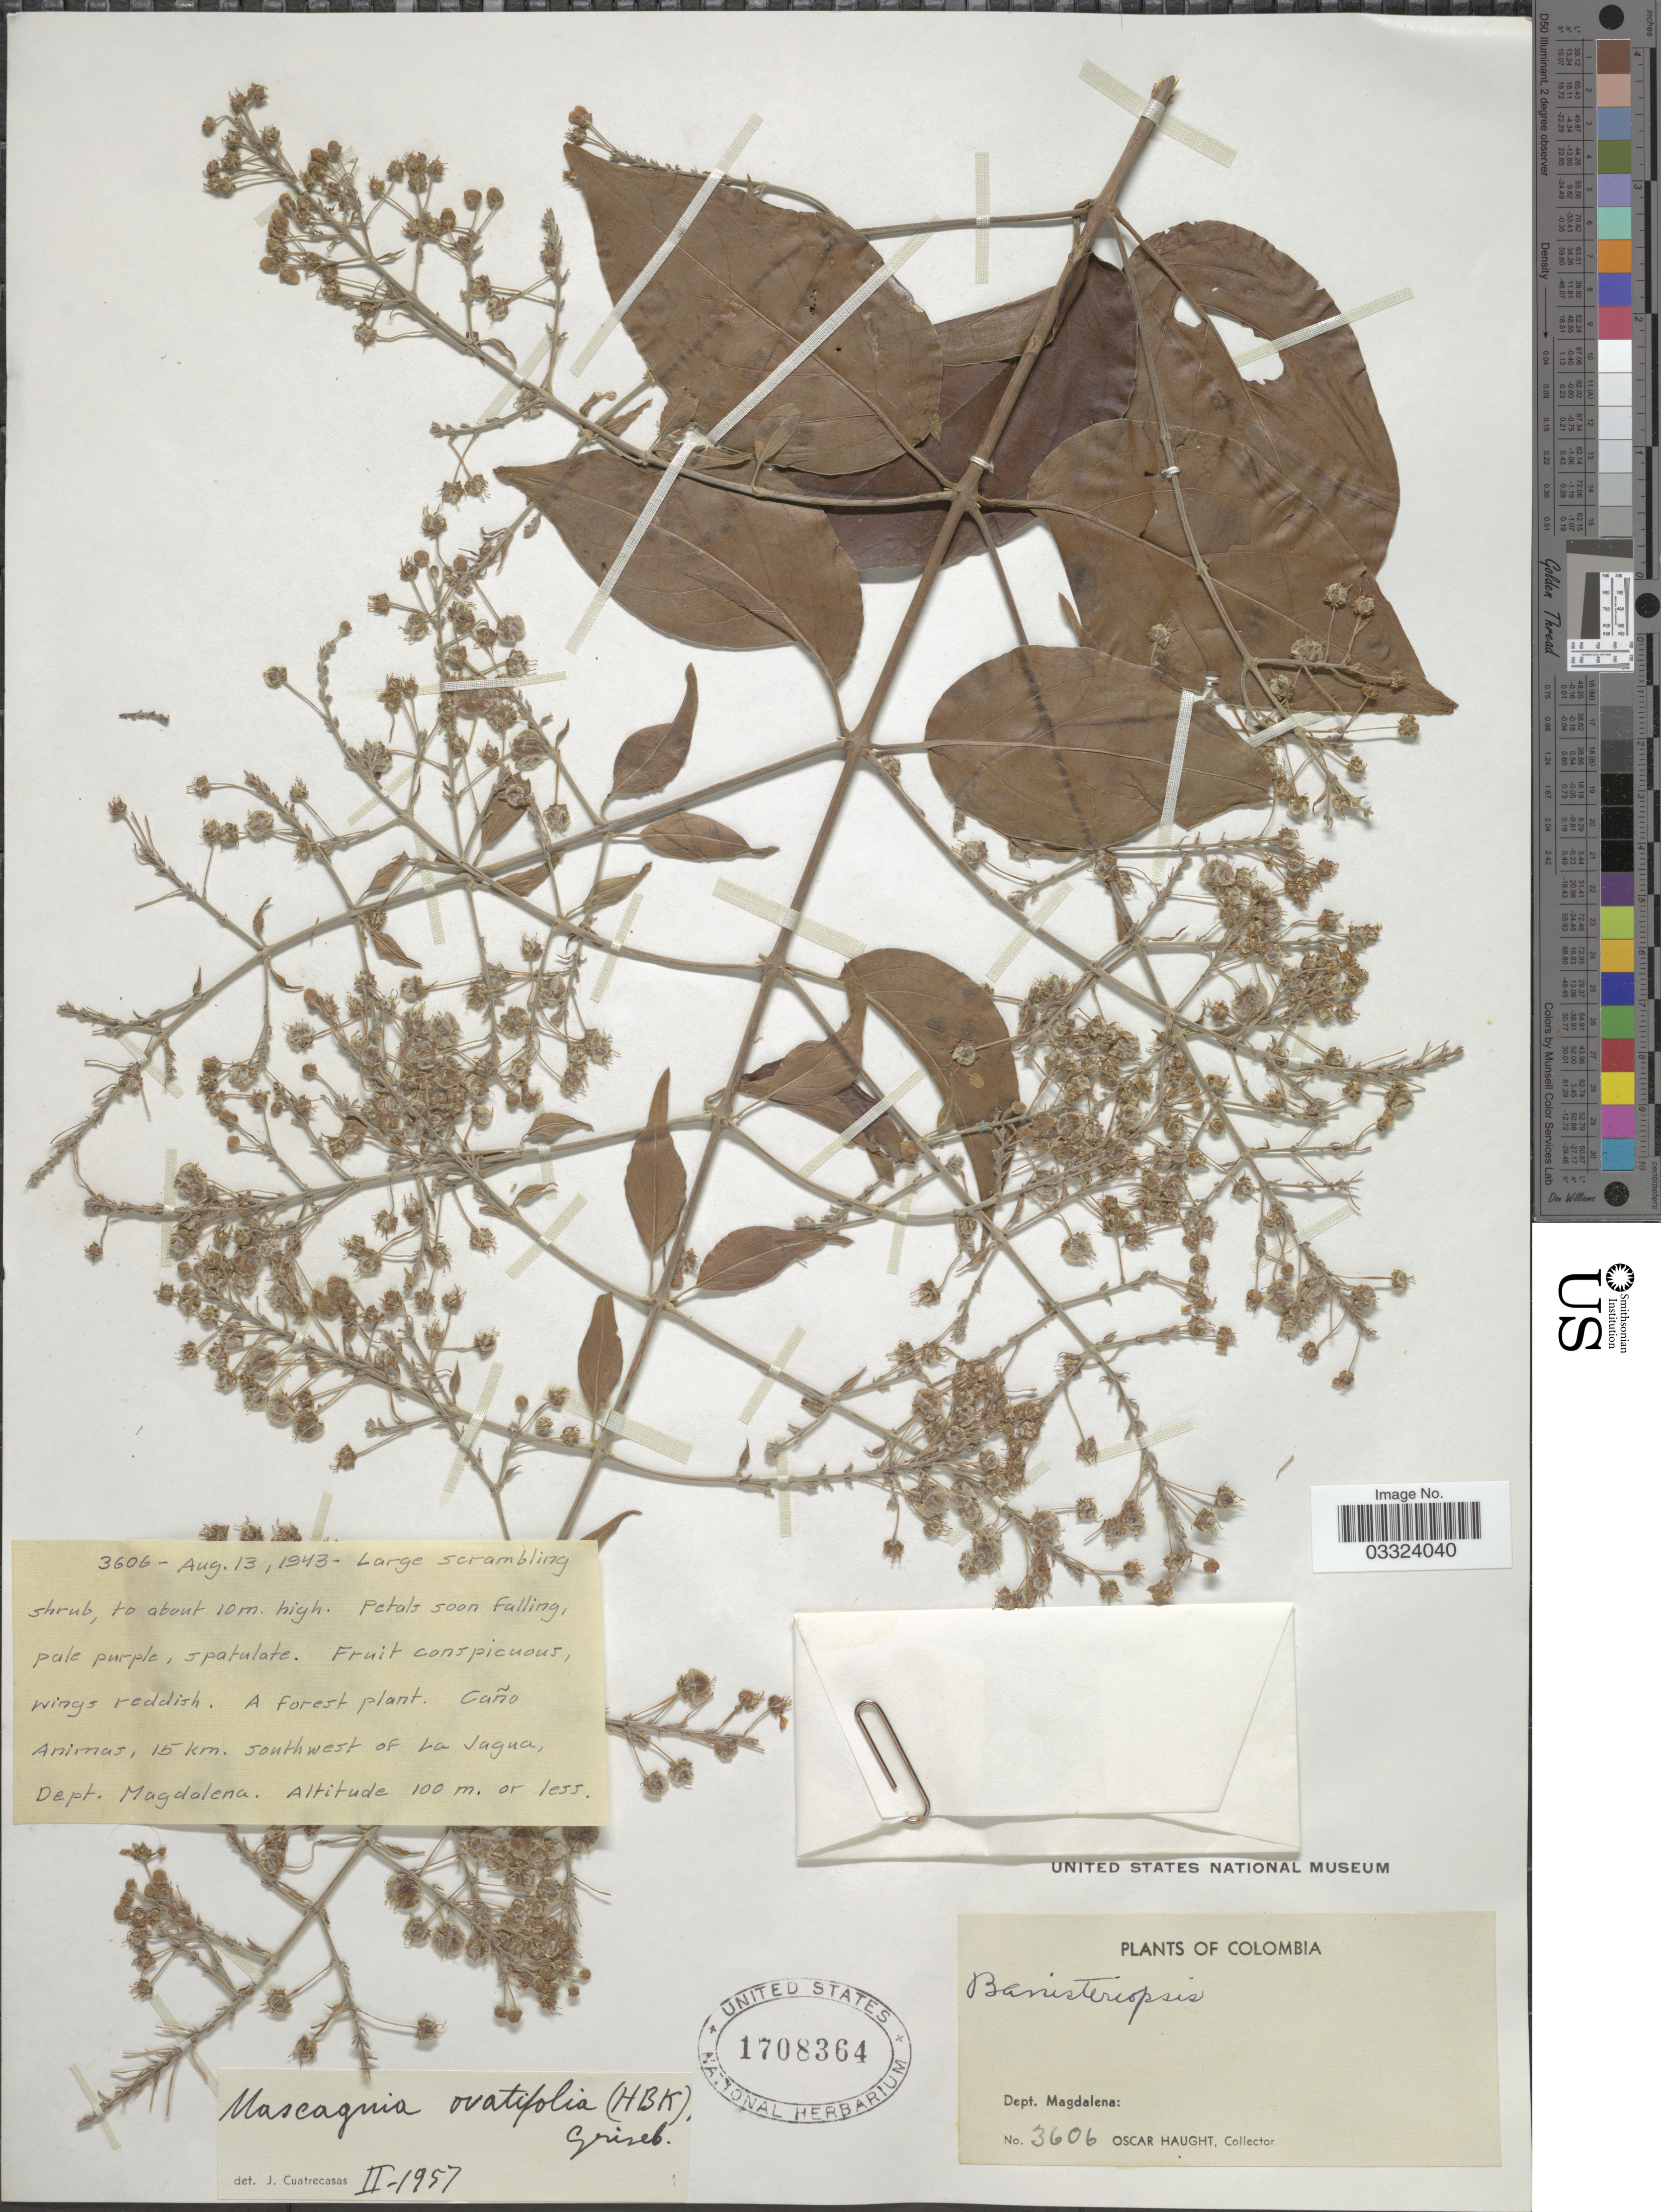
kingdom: Plantae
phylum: Tracheophyta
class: Magnoliopsida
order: Malpighiales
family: Malpighiaceae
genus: Mascagnia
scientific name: Mascagnia ovatifolia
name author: (Kunth) Griseb.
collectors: O. L. Haught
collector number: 3606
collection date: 1943-08-13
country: Colombia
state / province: Magdalena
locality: Caño Animas, 15 km. southwest of La Jagua, Dept. Magdalena.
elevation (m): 100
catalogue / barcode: US 1708364